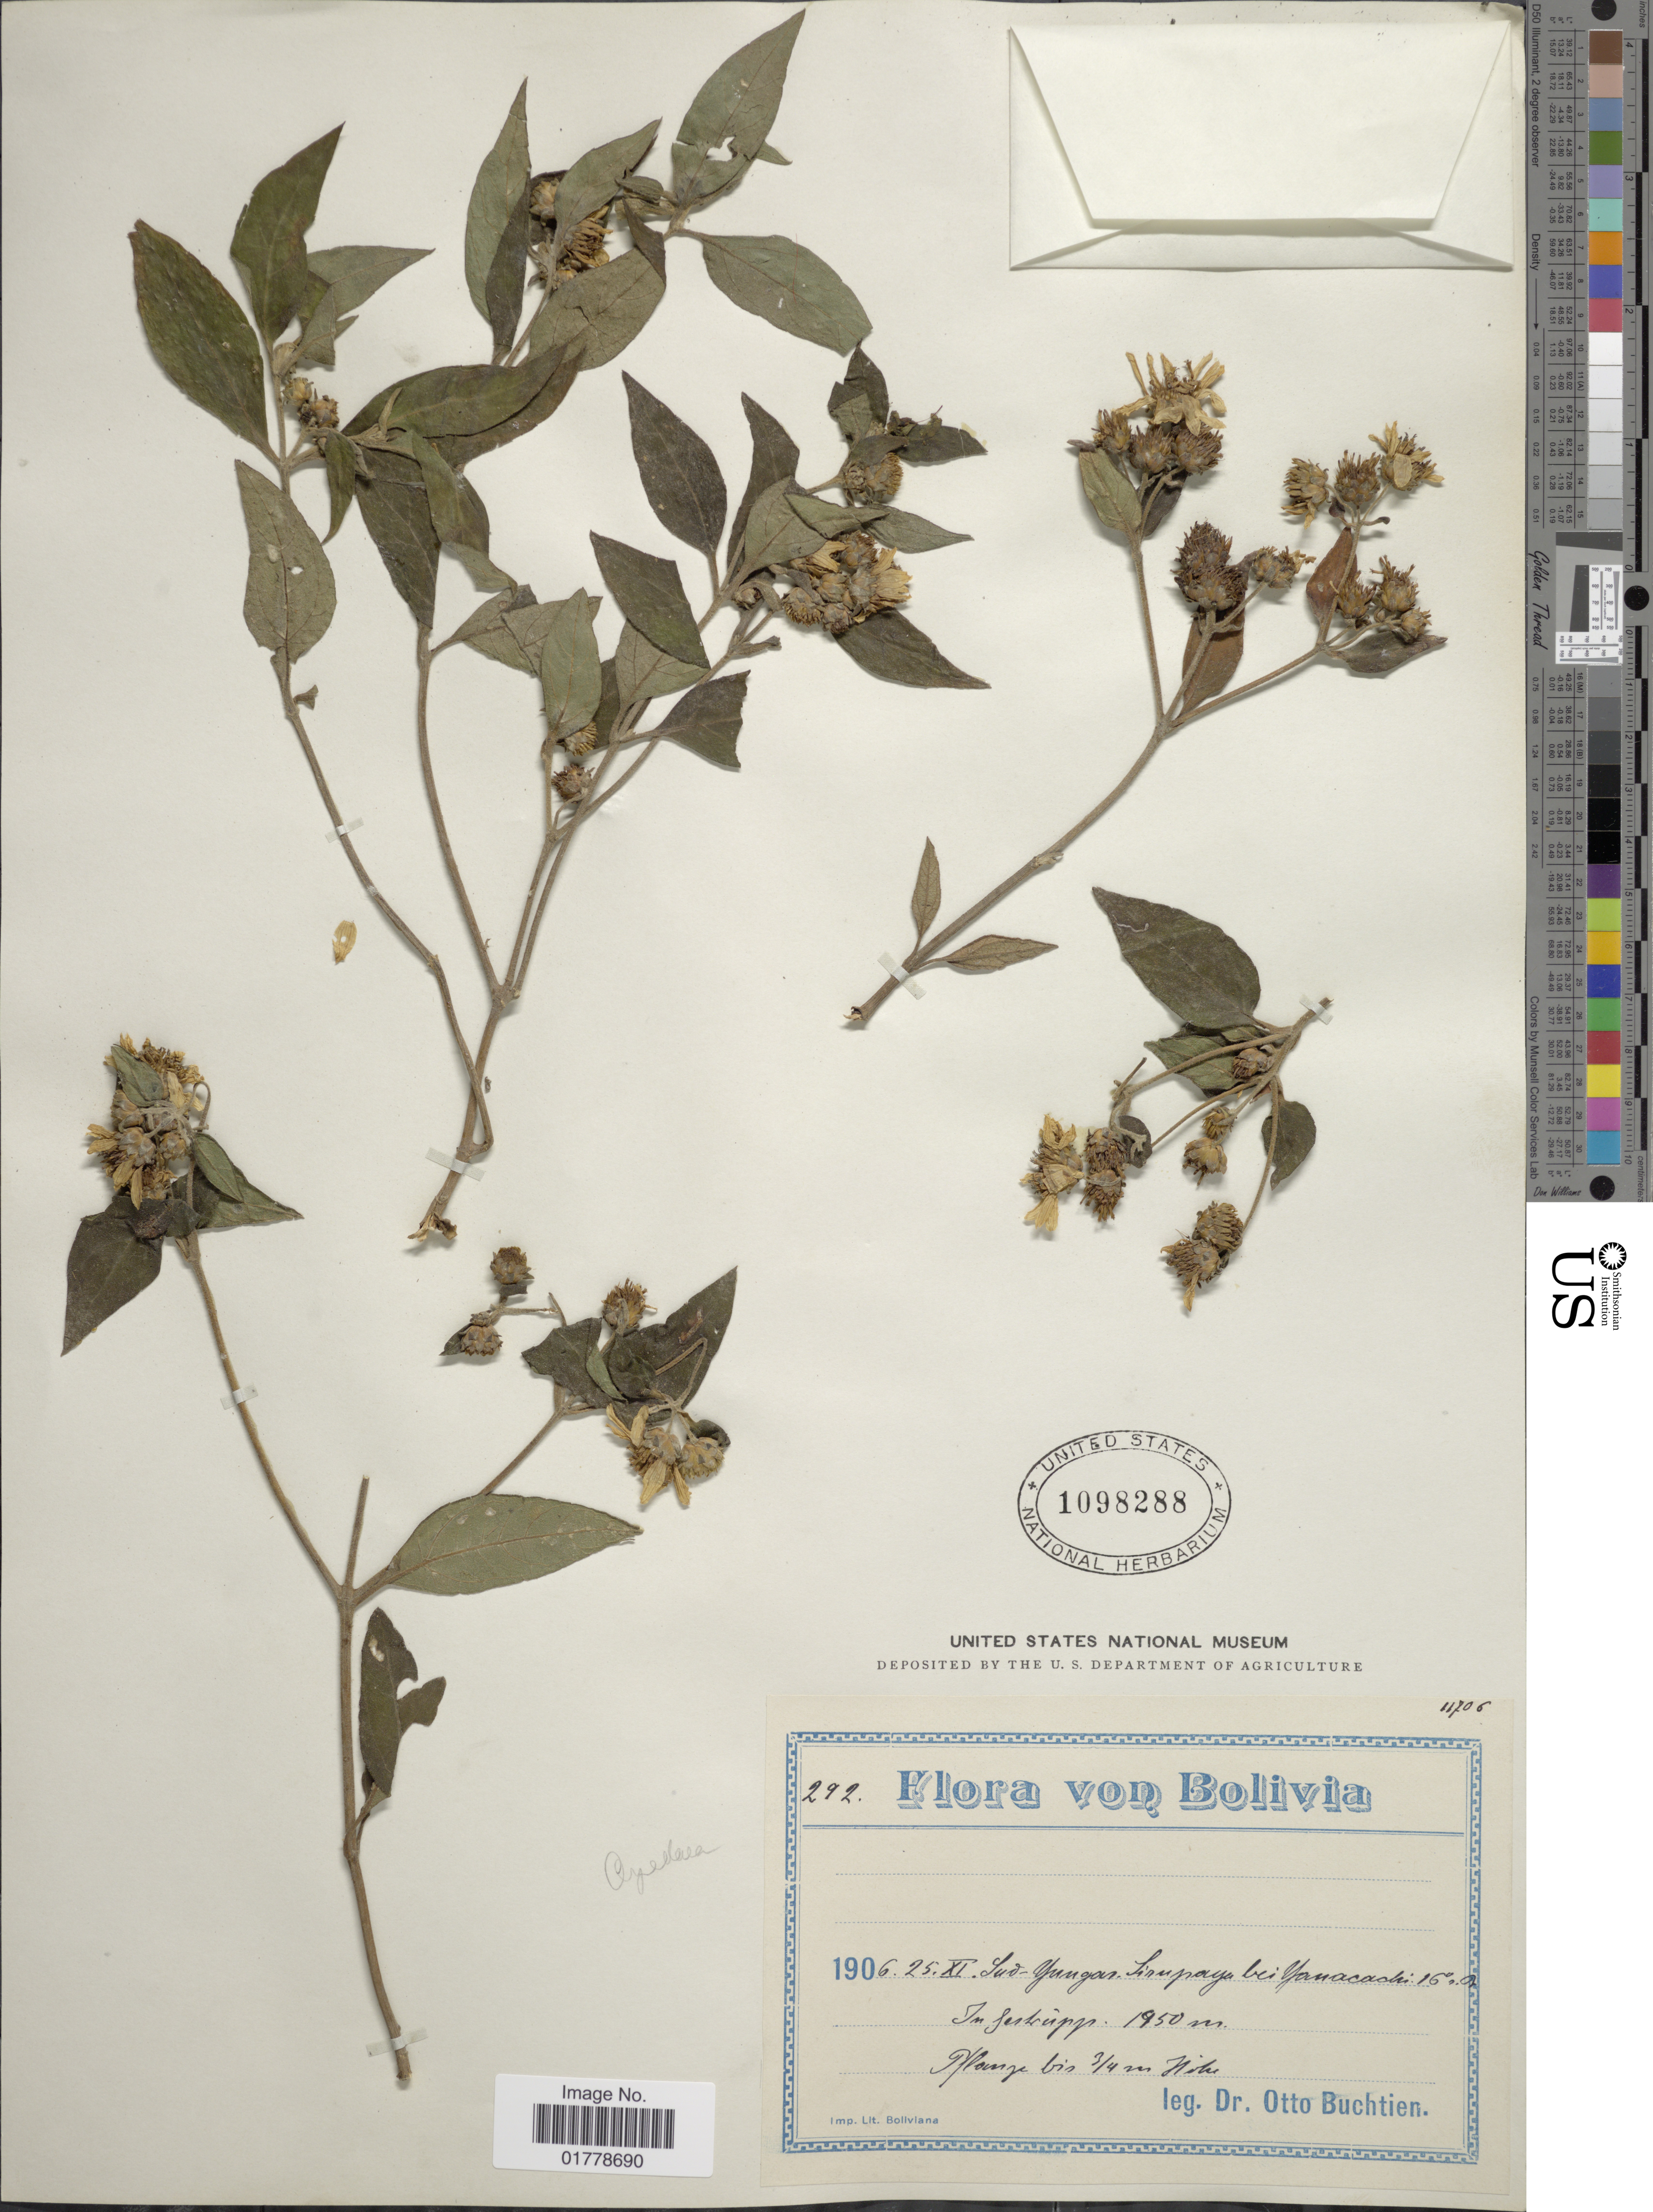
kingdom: Plantae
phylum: Tracheophyta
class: Magnoliopsida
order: Asterales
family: Asteraceae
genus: Oyedaea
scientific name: Oyedaea boliviana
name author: Britton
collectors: O. Buchtien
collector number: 292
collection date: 1906-11-25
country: Bolivia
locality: Sud-Yungas Sirupayo bei Yanacachi 16° Br. In Sestrüpp.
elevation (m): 1950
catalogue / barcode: US 1098288